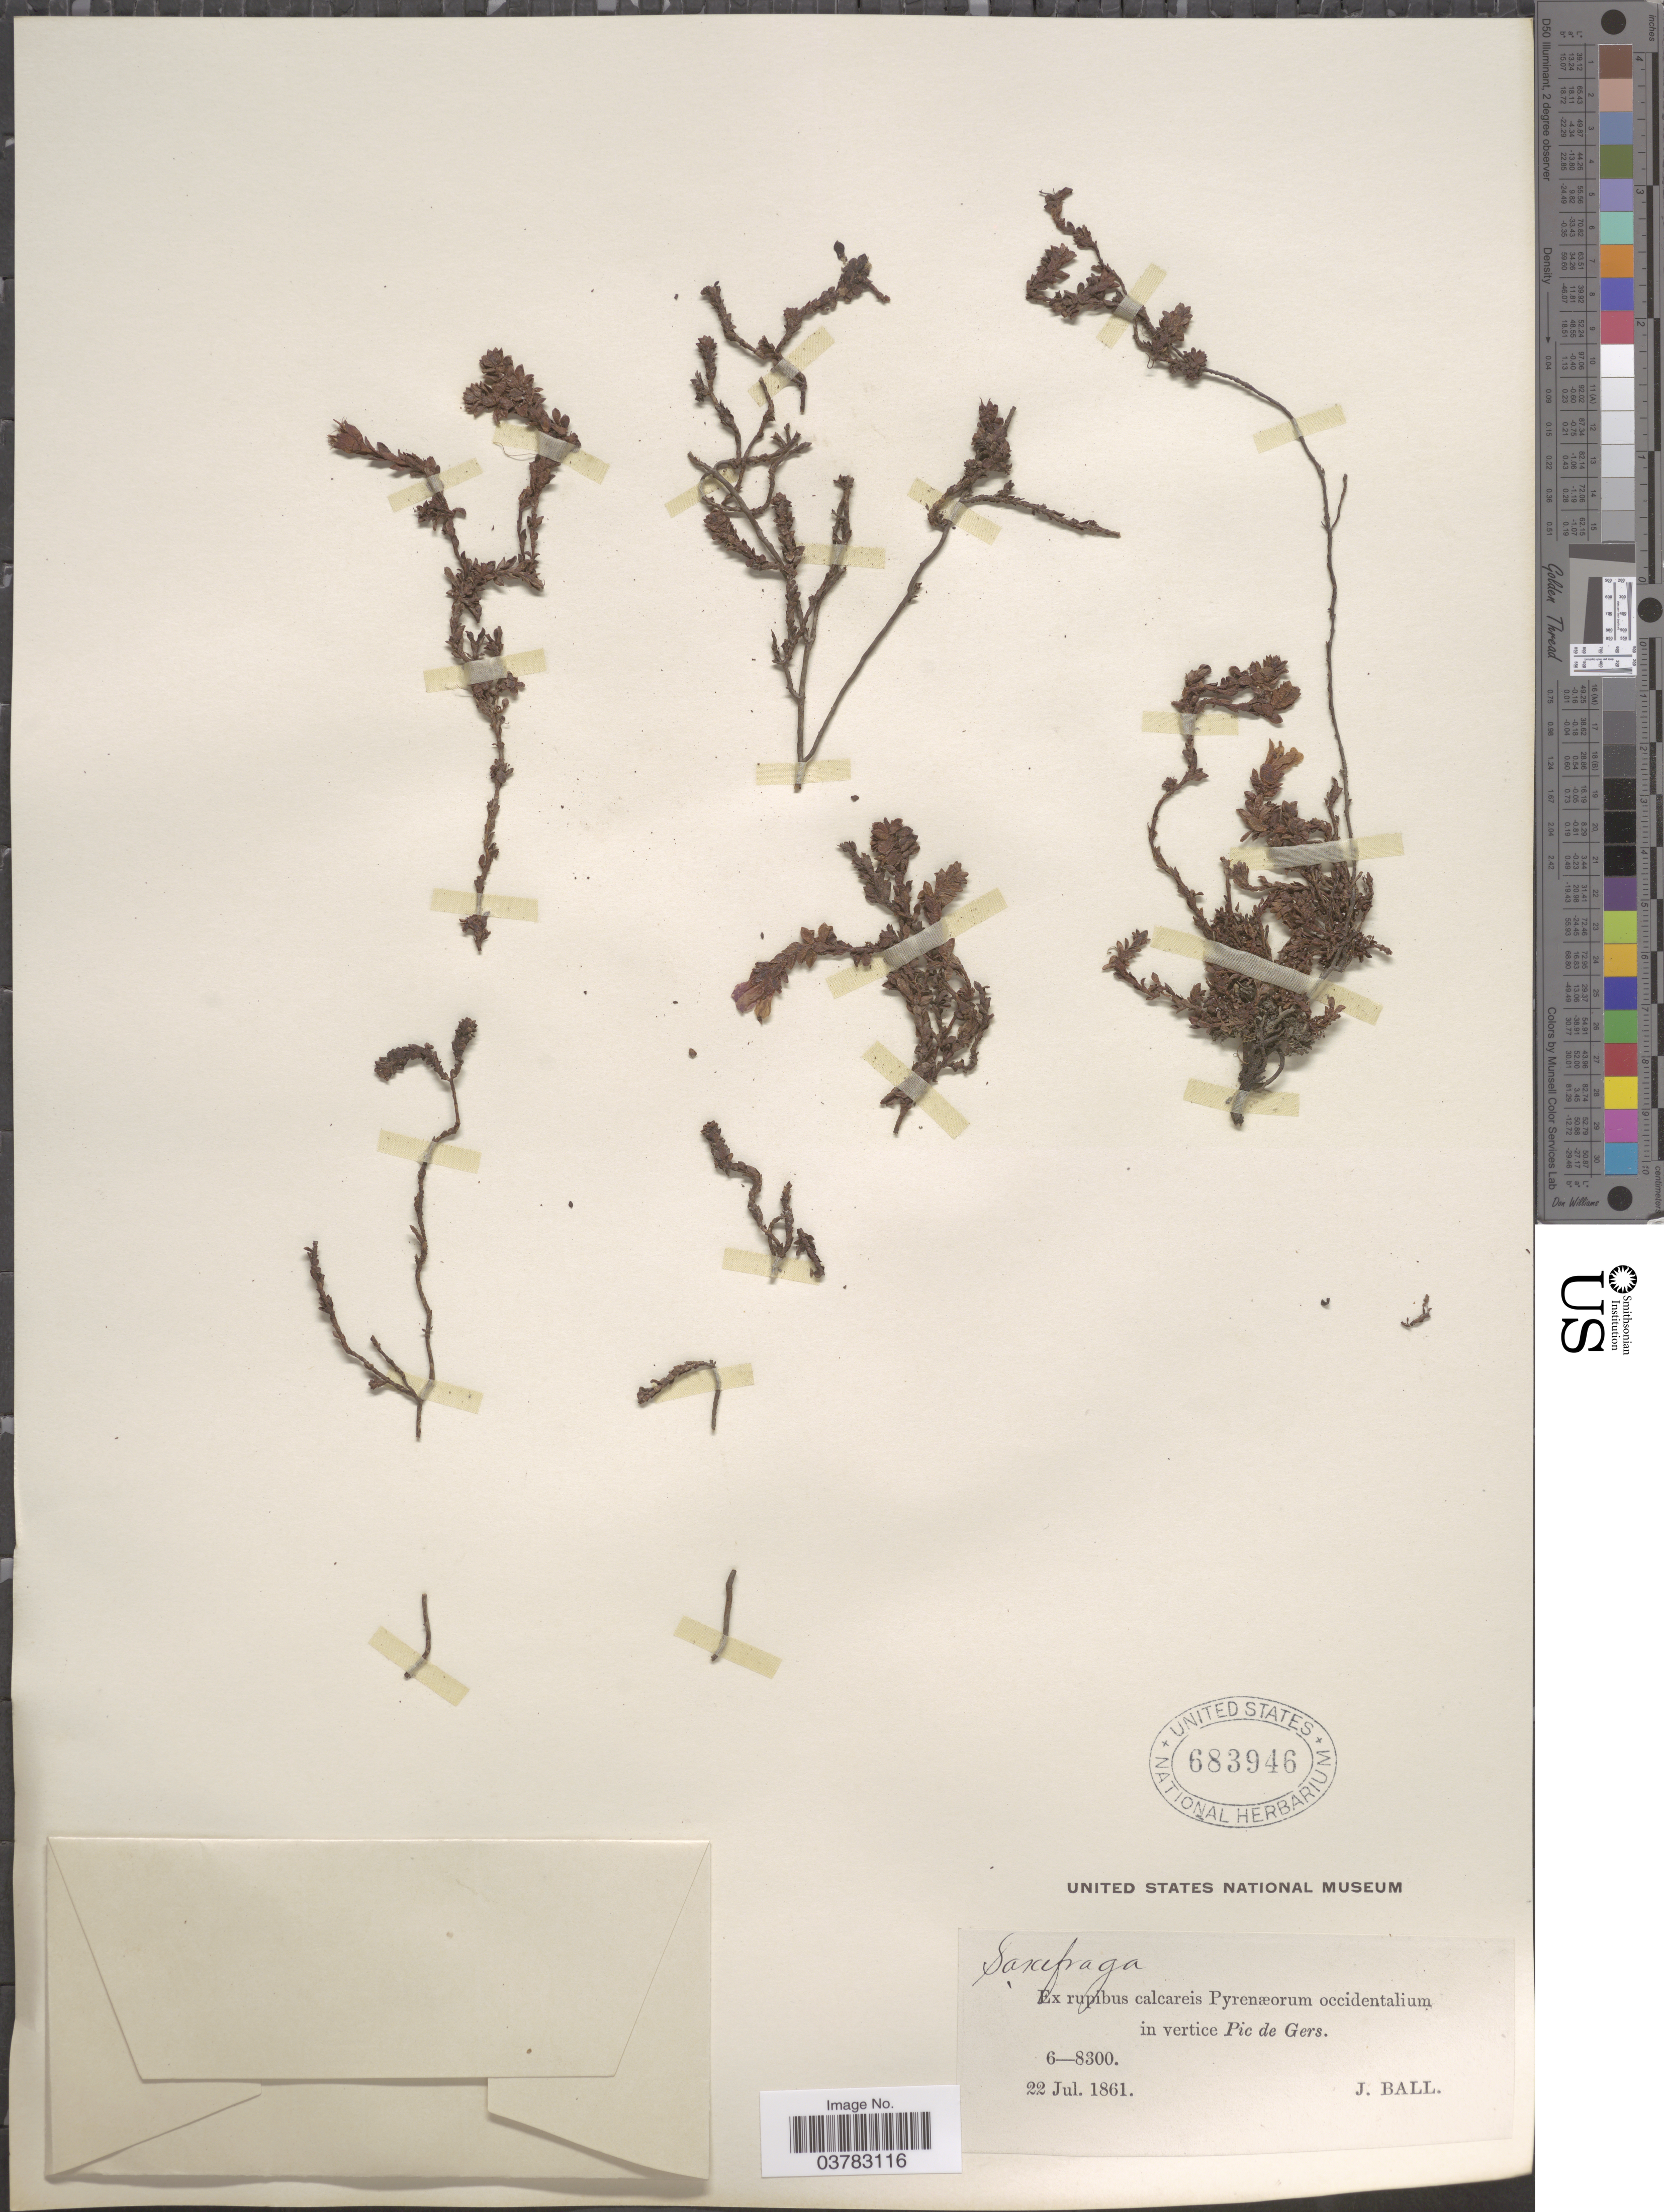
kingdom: Plantae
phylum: Tracheophyta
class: Magnoliopsida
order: Saxifragales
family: Saxifragaceae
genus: Saxifraga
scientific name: Saxifraga sp.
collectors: J. Ball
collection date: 1861-07-22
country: France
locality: Ex rupibus calcareis Pyrenæorum occidentalium in vertice Pic de Gers.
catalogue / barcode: US 683946